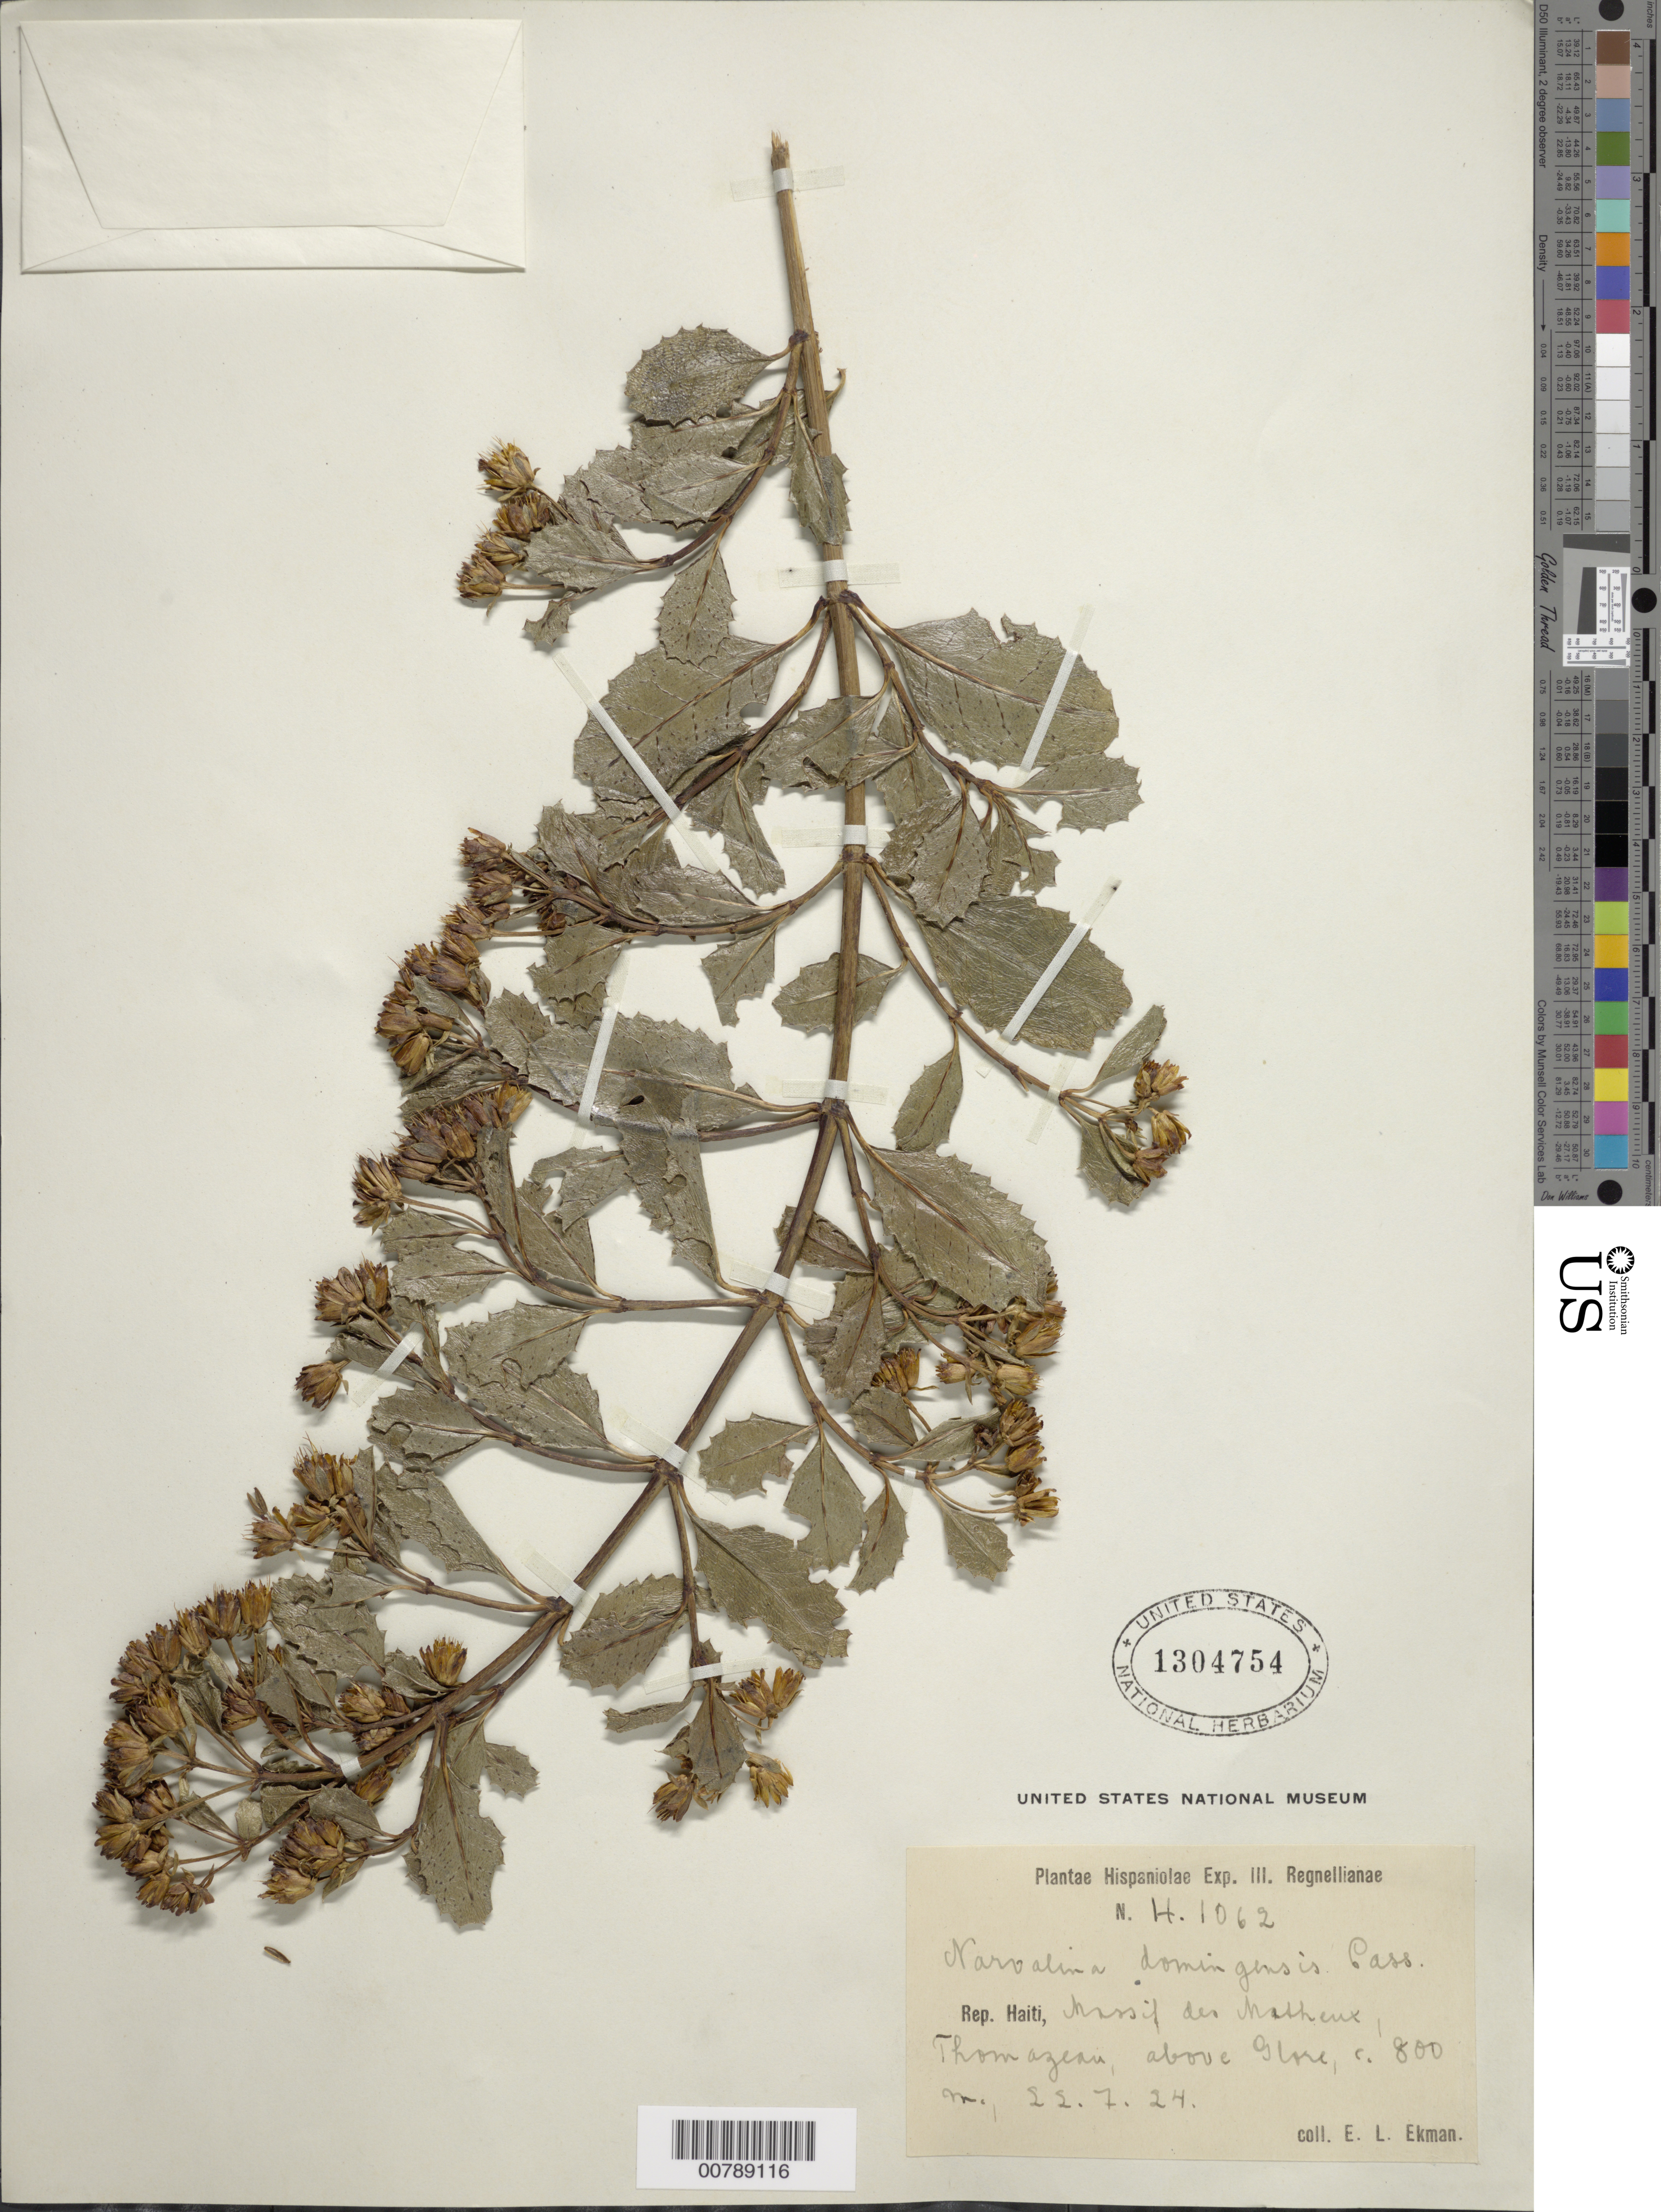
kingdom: Plantae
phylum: Tracheophyta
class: Magnoliopsida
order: Asterales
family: Asteraceae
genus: Narvalina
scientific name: Narvalina domingensis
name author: (Cass.) Less.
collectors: E. L. Ekman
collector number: H 1062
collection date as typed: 22 Jul 1924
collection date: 1924-07-22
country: Haiti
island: Hispaniola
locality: Massif des Malheux, Thomazeau, above Glore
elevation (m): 800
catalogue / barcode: US 1304754